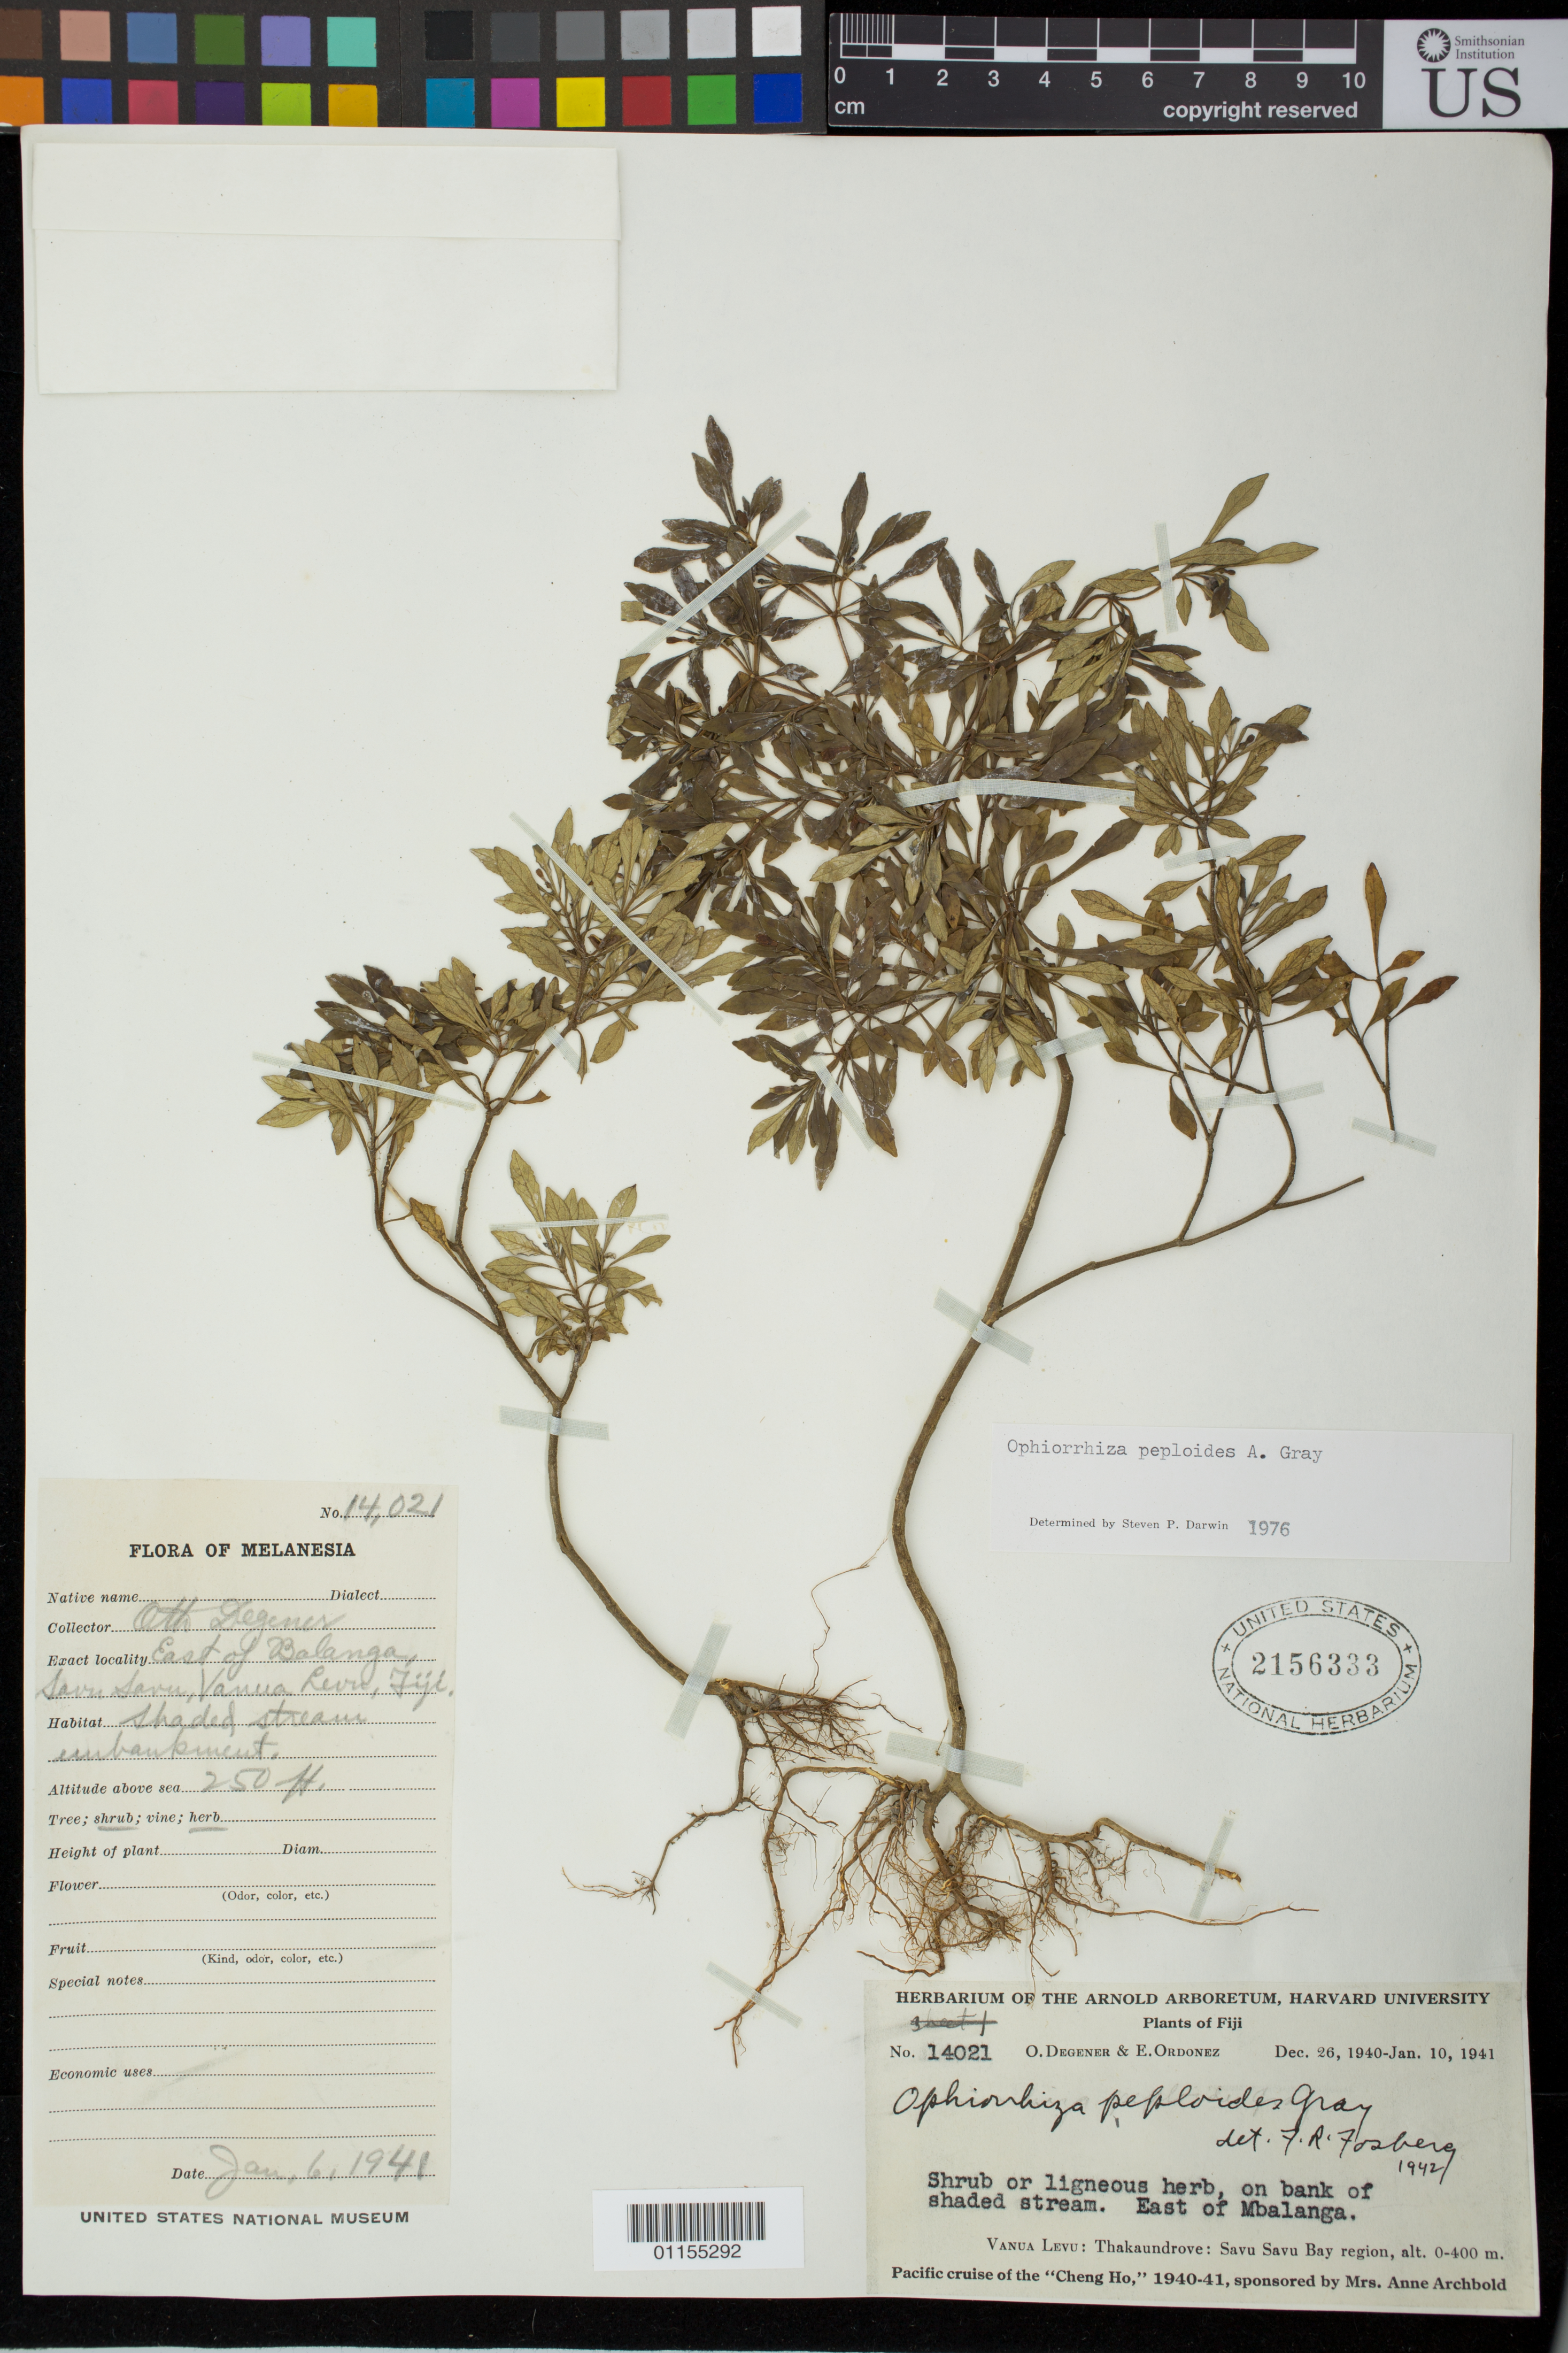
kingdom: Plantae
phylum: Tracheophyta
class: Magnoliopsida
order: Gentianales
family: Rubiaceae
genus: Ophiorrhiza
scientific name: Ophiorrhiza peploides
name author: A. Gray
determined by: Darwin, S. P.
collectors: O. Degener & E. Ordonez.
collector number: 14021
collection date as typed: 26 Dec 1940 to 10 Jan 1941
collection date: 1940-12-26/1941-01-10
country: Fiji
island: Vanua Levu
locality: Thakaundrove: Savu Savu Bay region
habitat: bank of shaded stream.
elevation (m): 0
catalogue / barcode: US 2156333